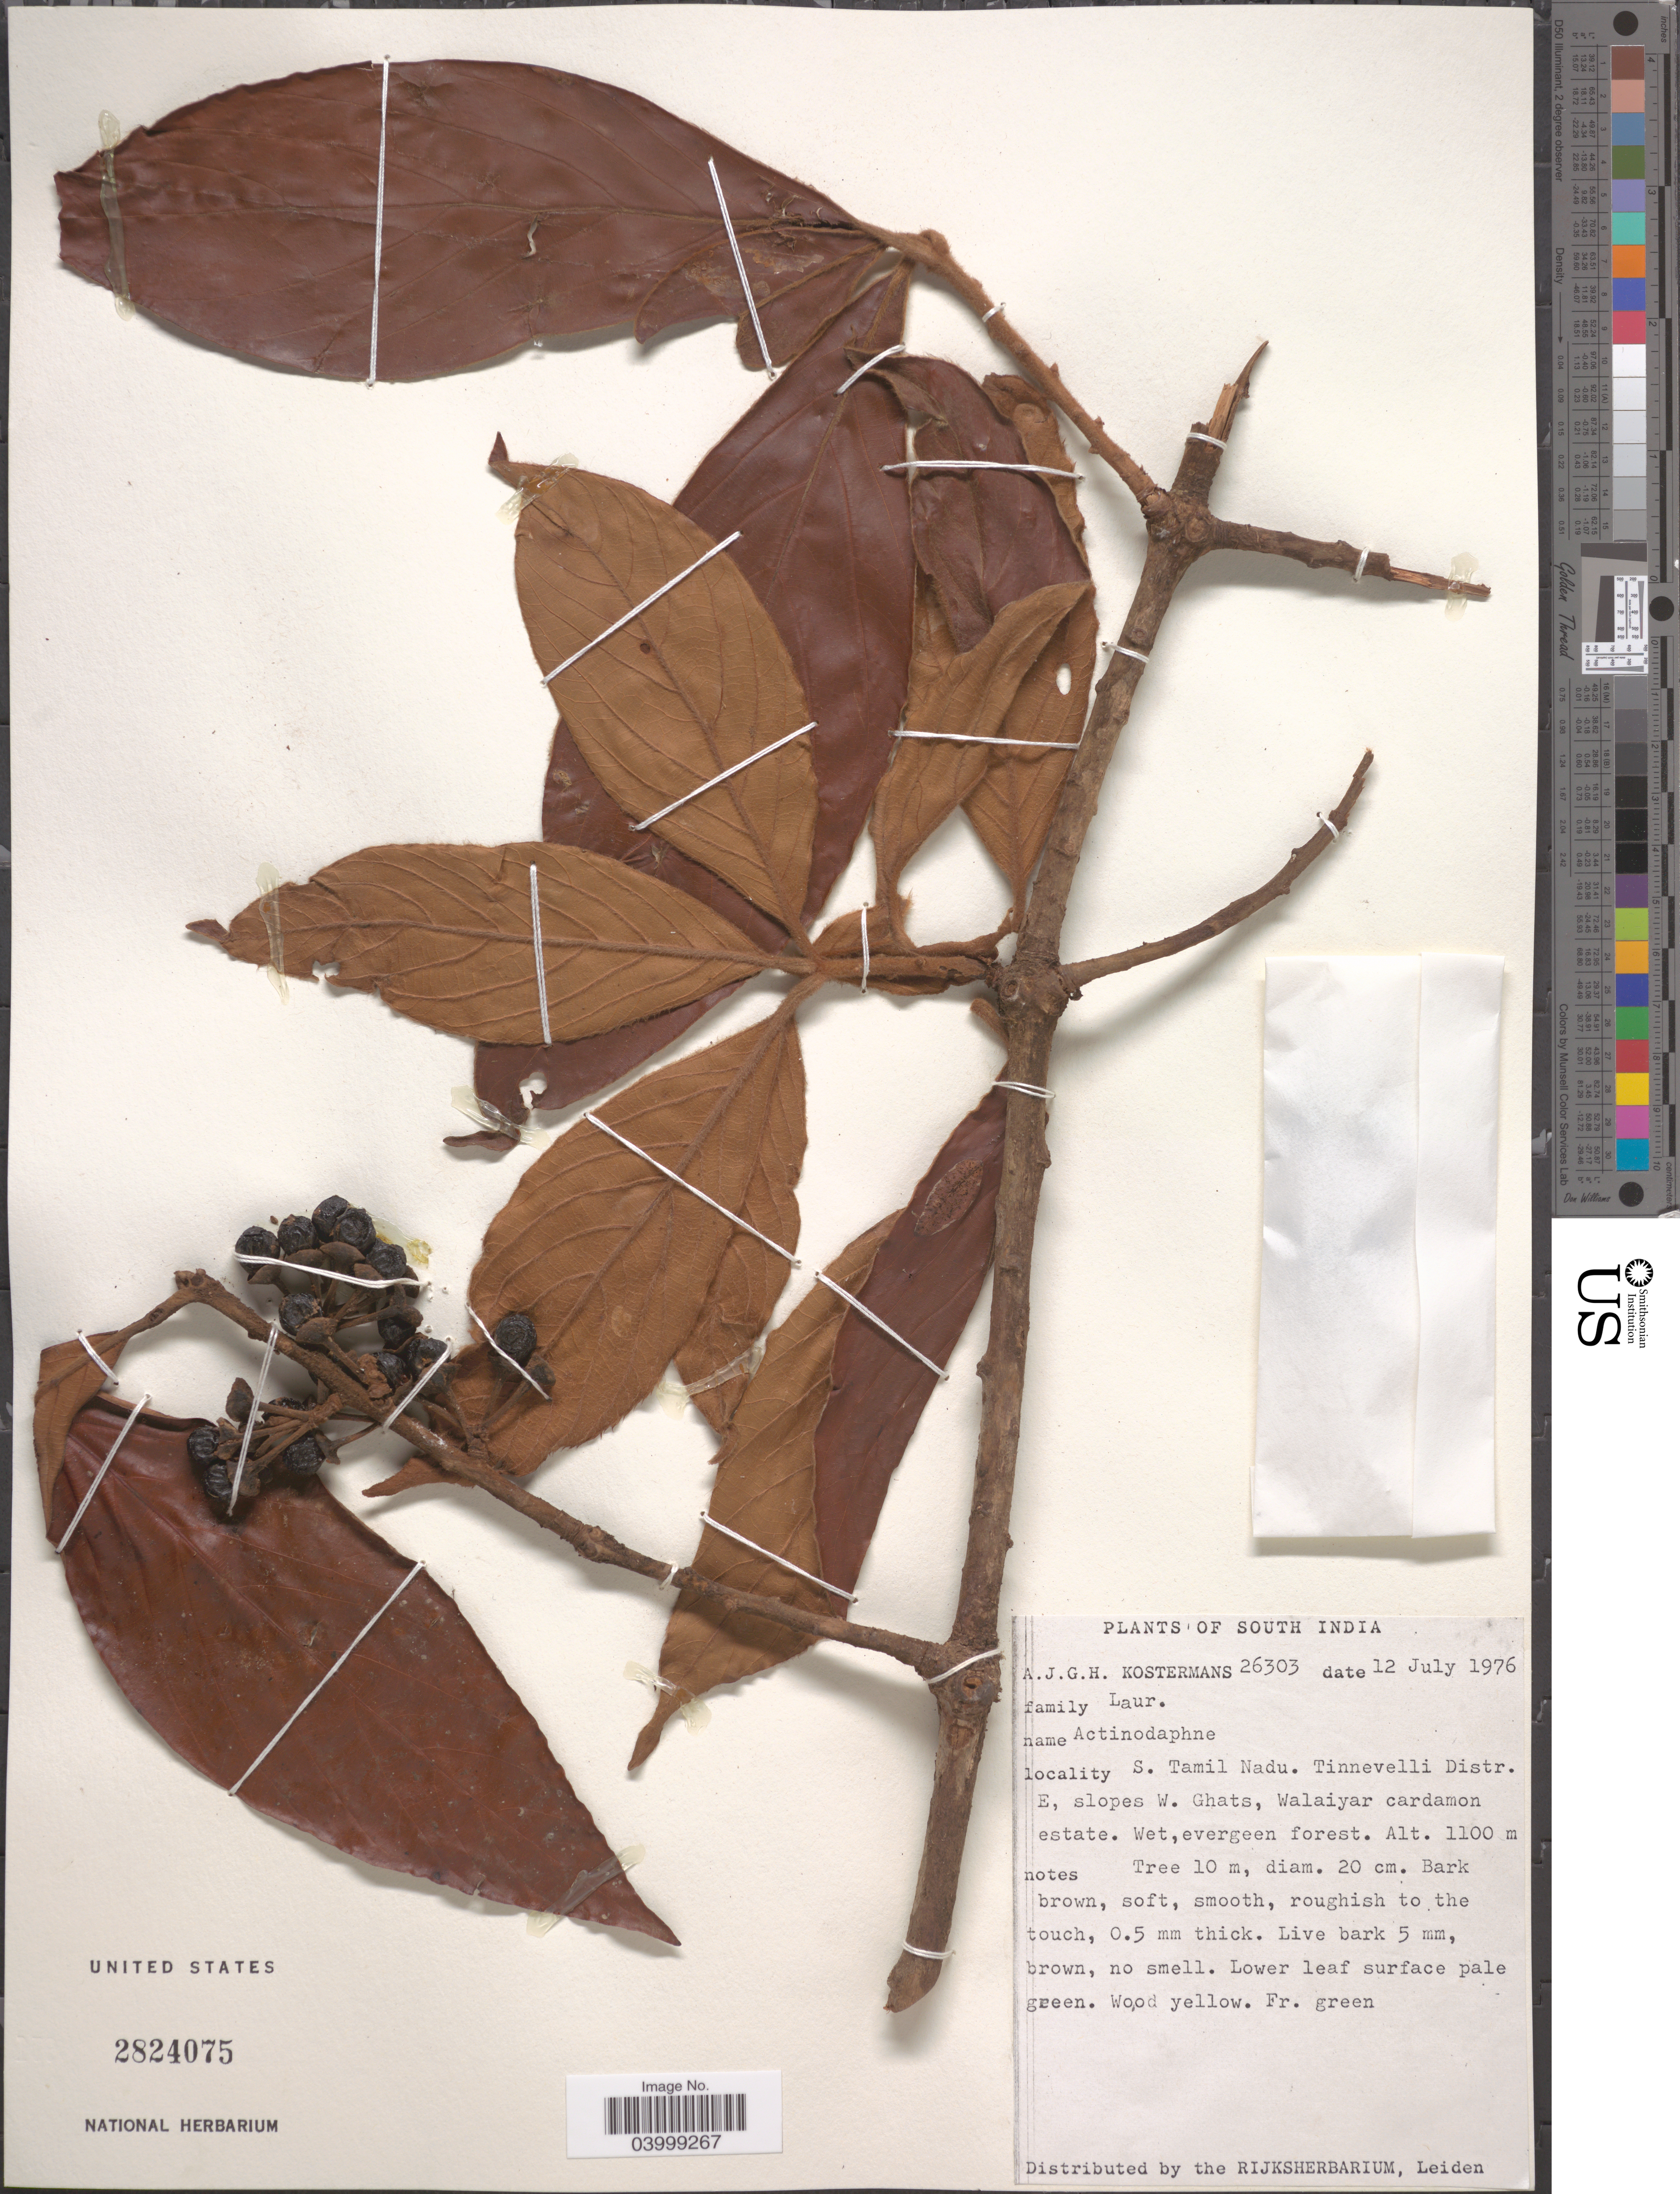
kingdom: Plantae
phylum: Tracheophyta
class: Magnoliopsida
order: Laurales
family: Lauraceae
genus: Actinodaphne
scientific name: Actinodaphne sp.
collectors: A. J. G. Kostermans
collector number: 26303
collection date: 1976-07-12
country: India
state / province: Tamil Nadu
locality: South India. S. Tamil Nadu. Tinnevelli Distr. E. slopes W. Ghats. Walaiyar cardamon estate.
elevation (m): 1100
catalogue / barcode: US 2824075